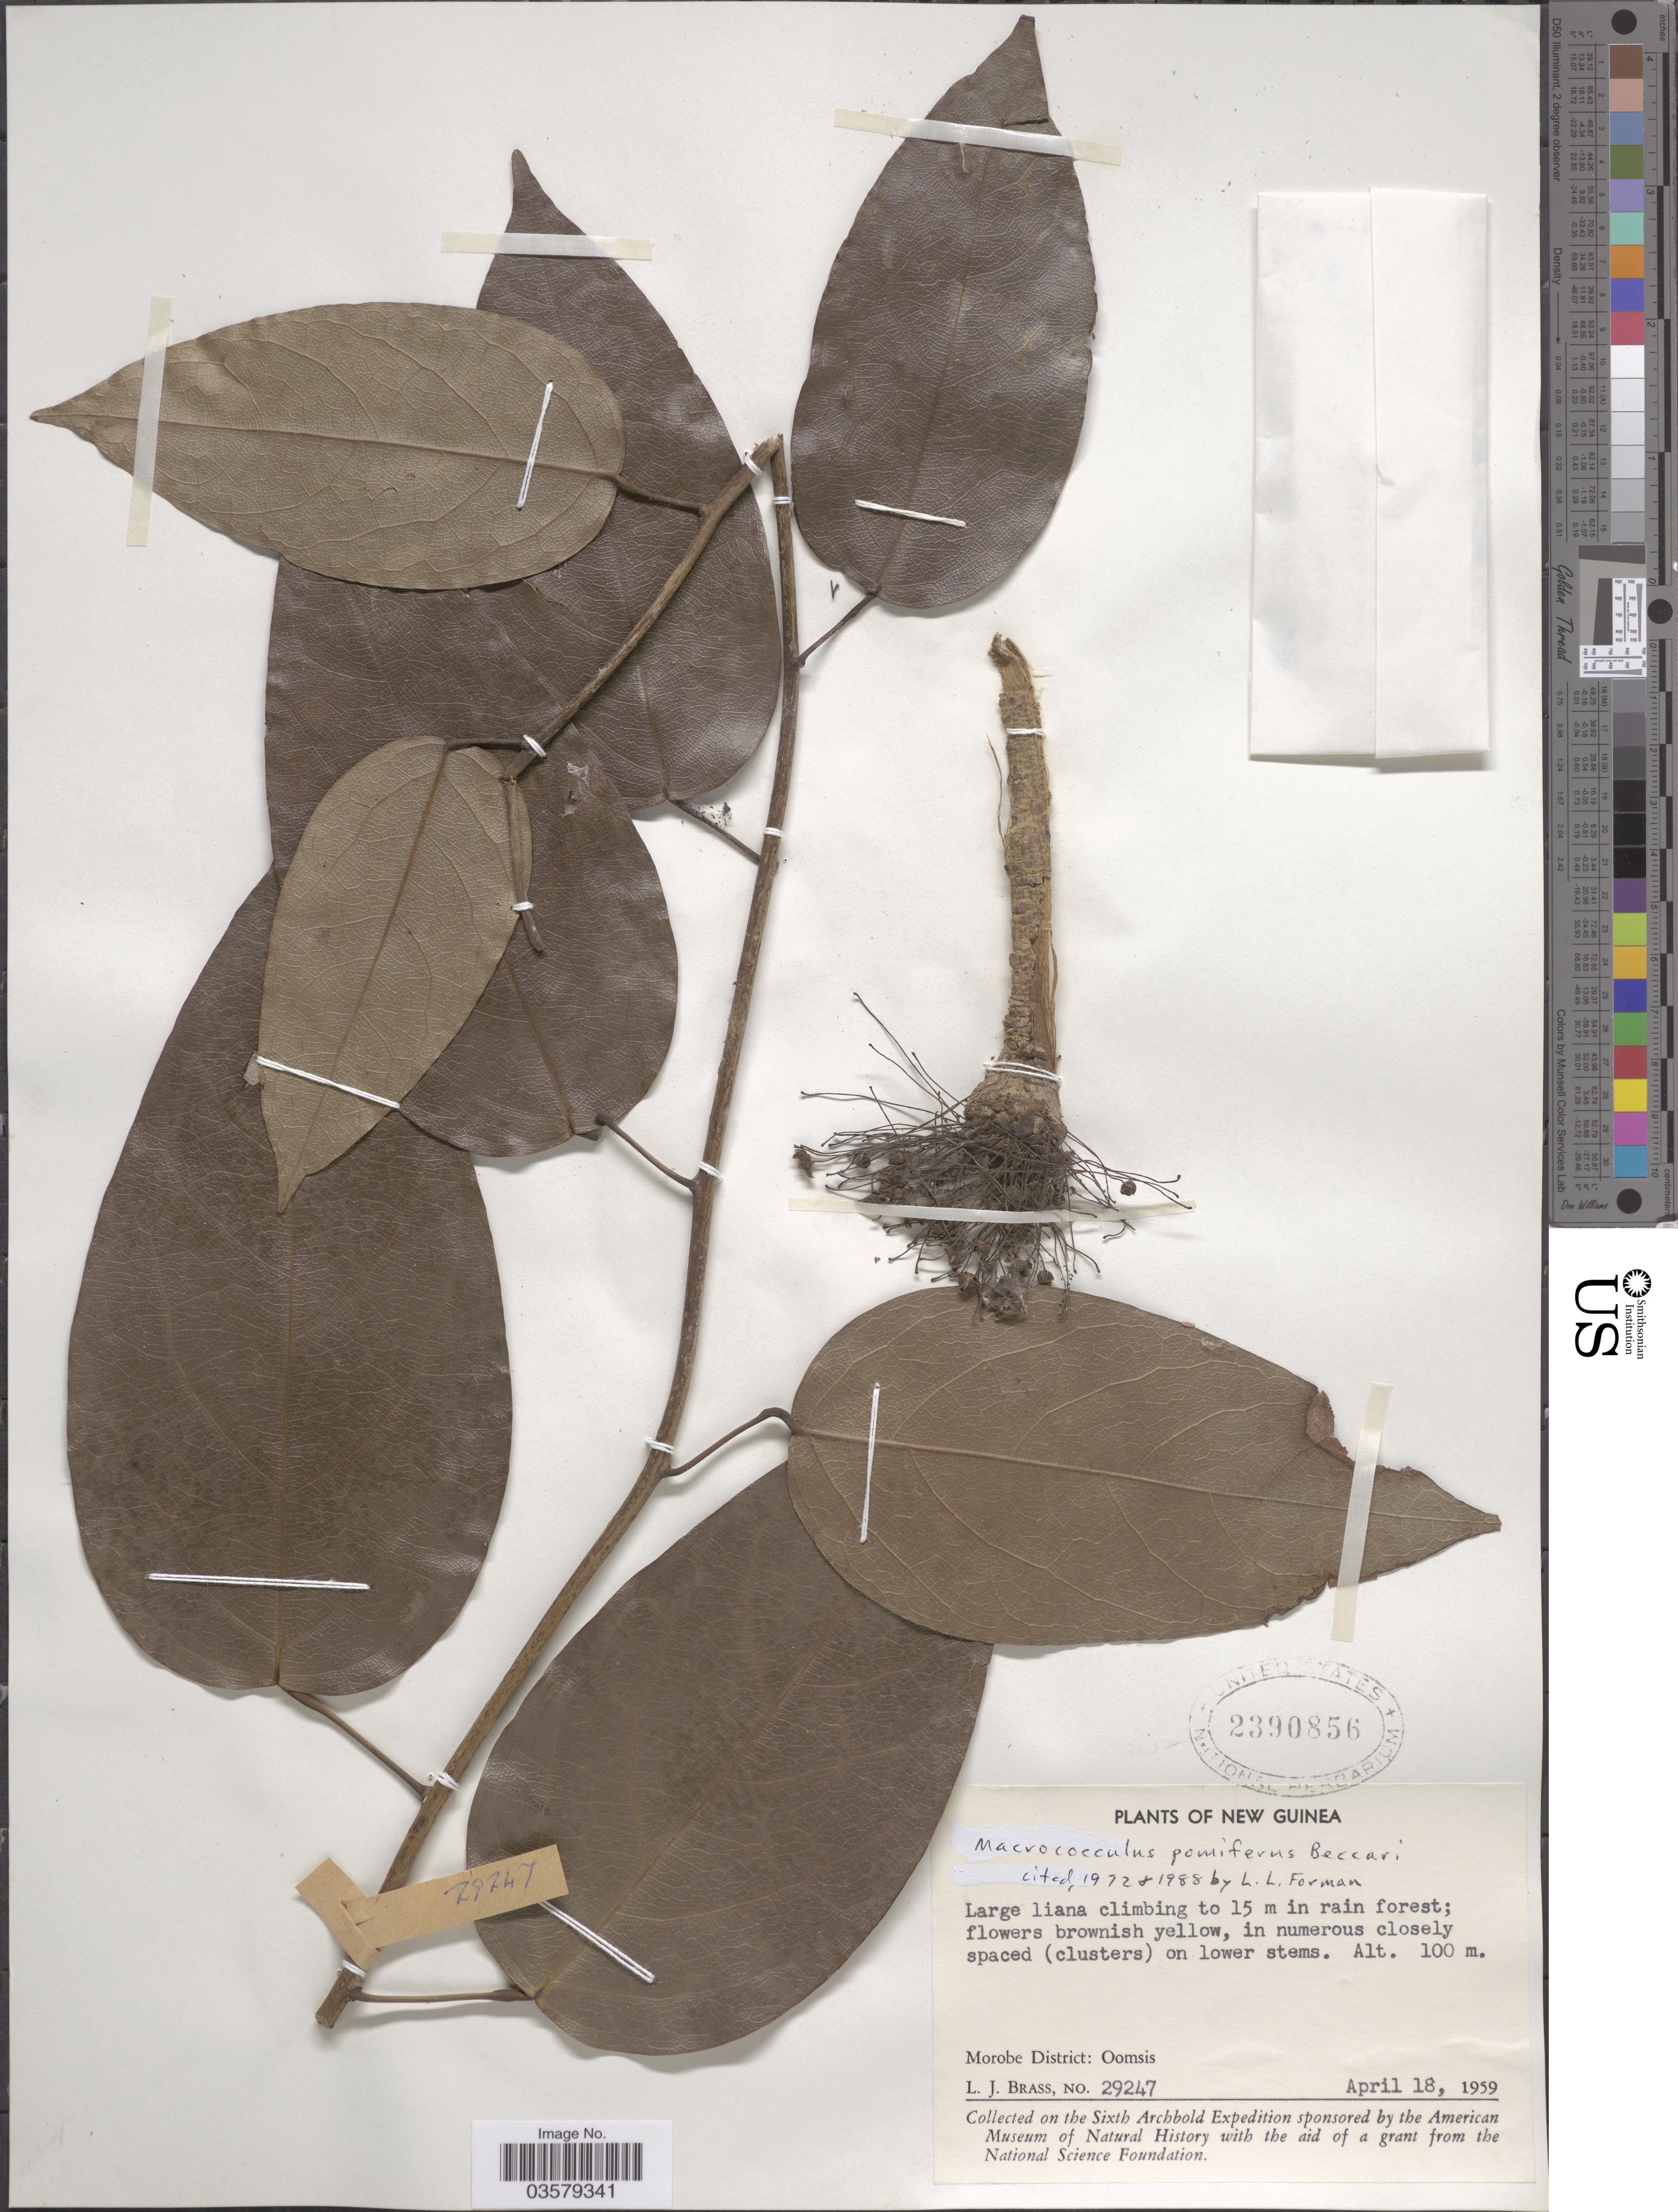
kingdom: Plantae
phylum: Tracheophyta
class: Magnoliopsida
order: Ranunculales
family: Menispermaceae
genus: Macrococculus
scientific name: Macrococculus pomifer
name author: Becc.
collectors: L. J. Brass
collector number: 29247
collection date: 1959-04-18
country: Papua New Guinea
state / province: Morobe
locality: New Guinea. Morobe District: Oomsis.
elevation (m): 100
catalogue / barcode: US 2390856